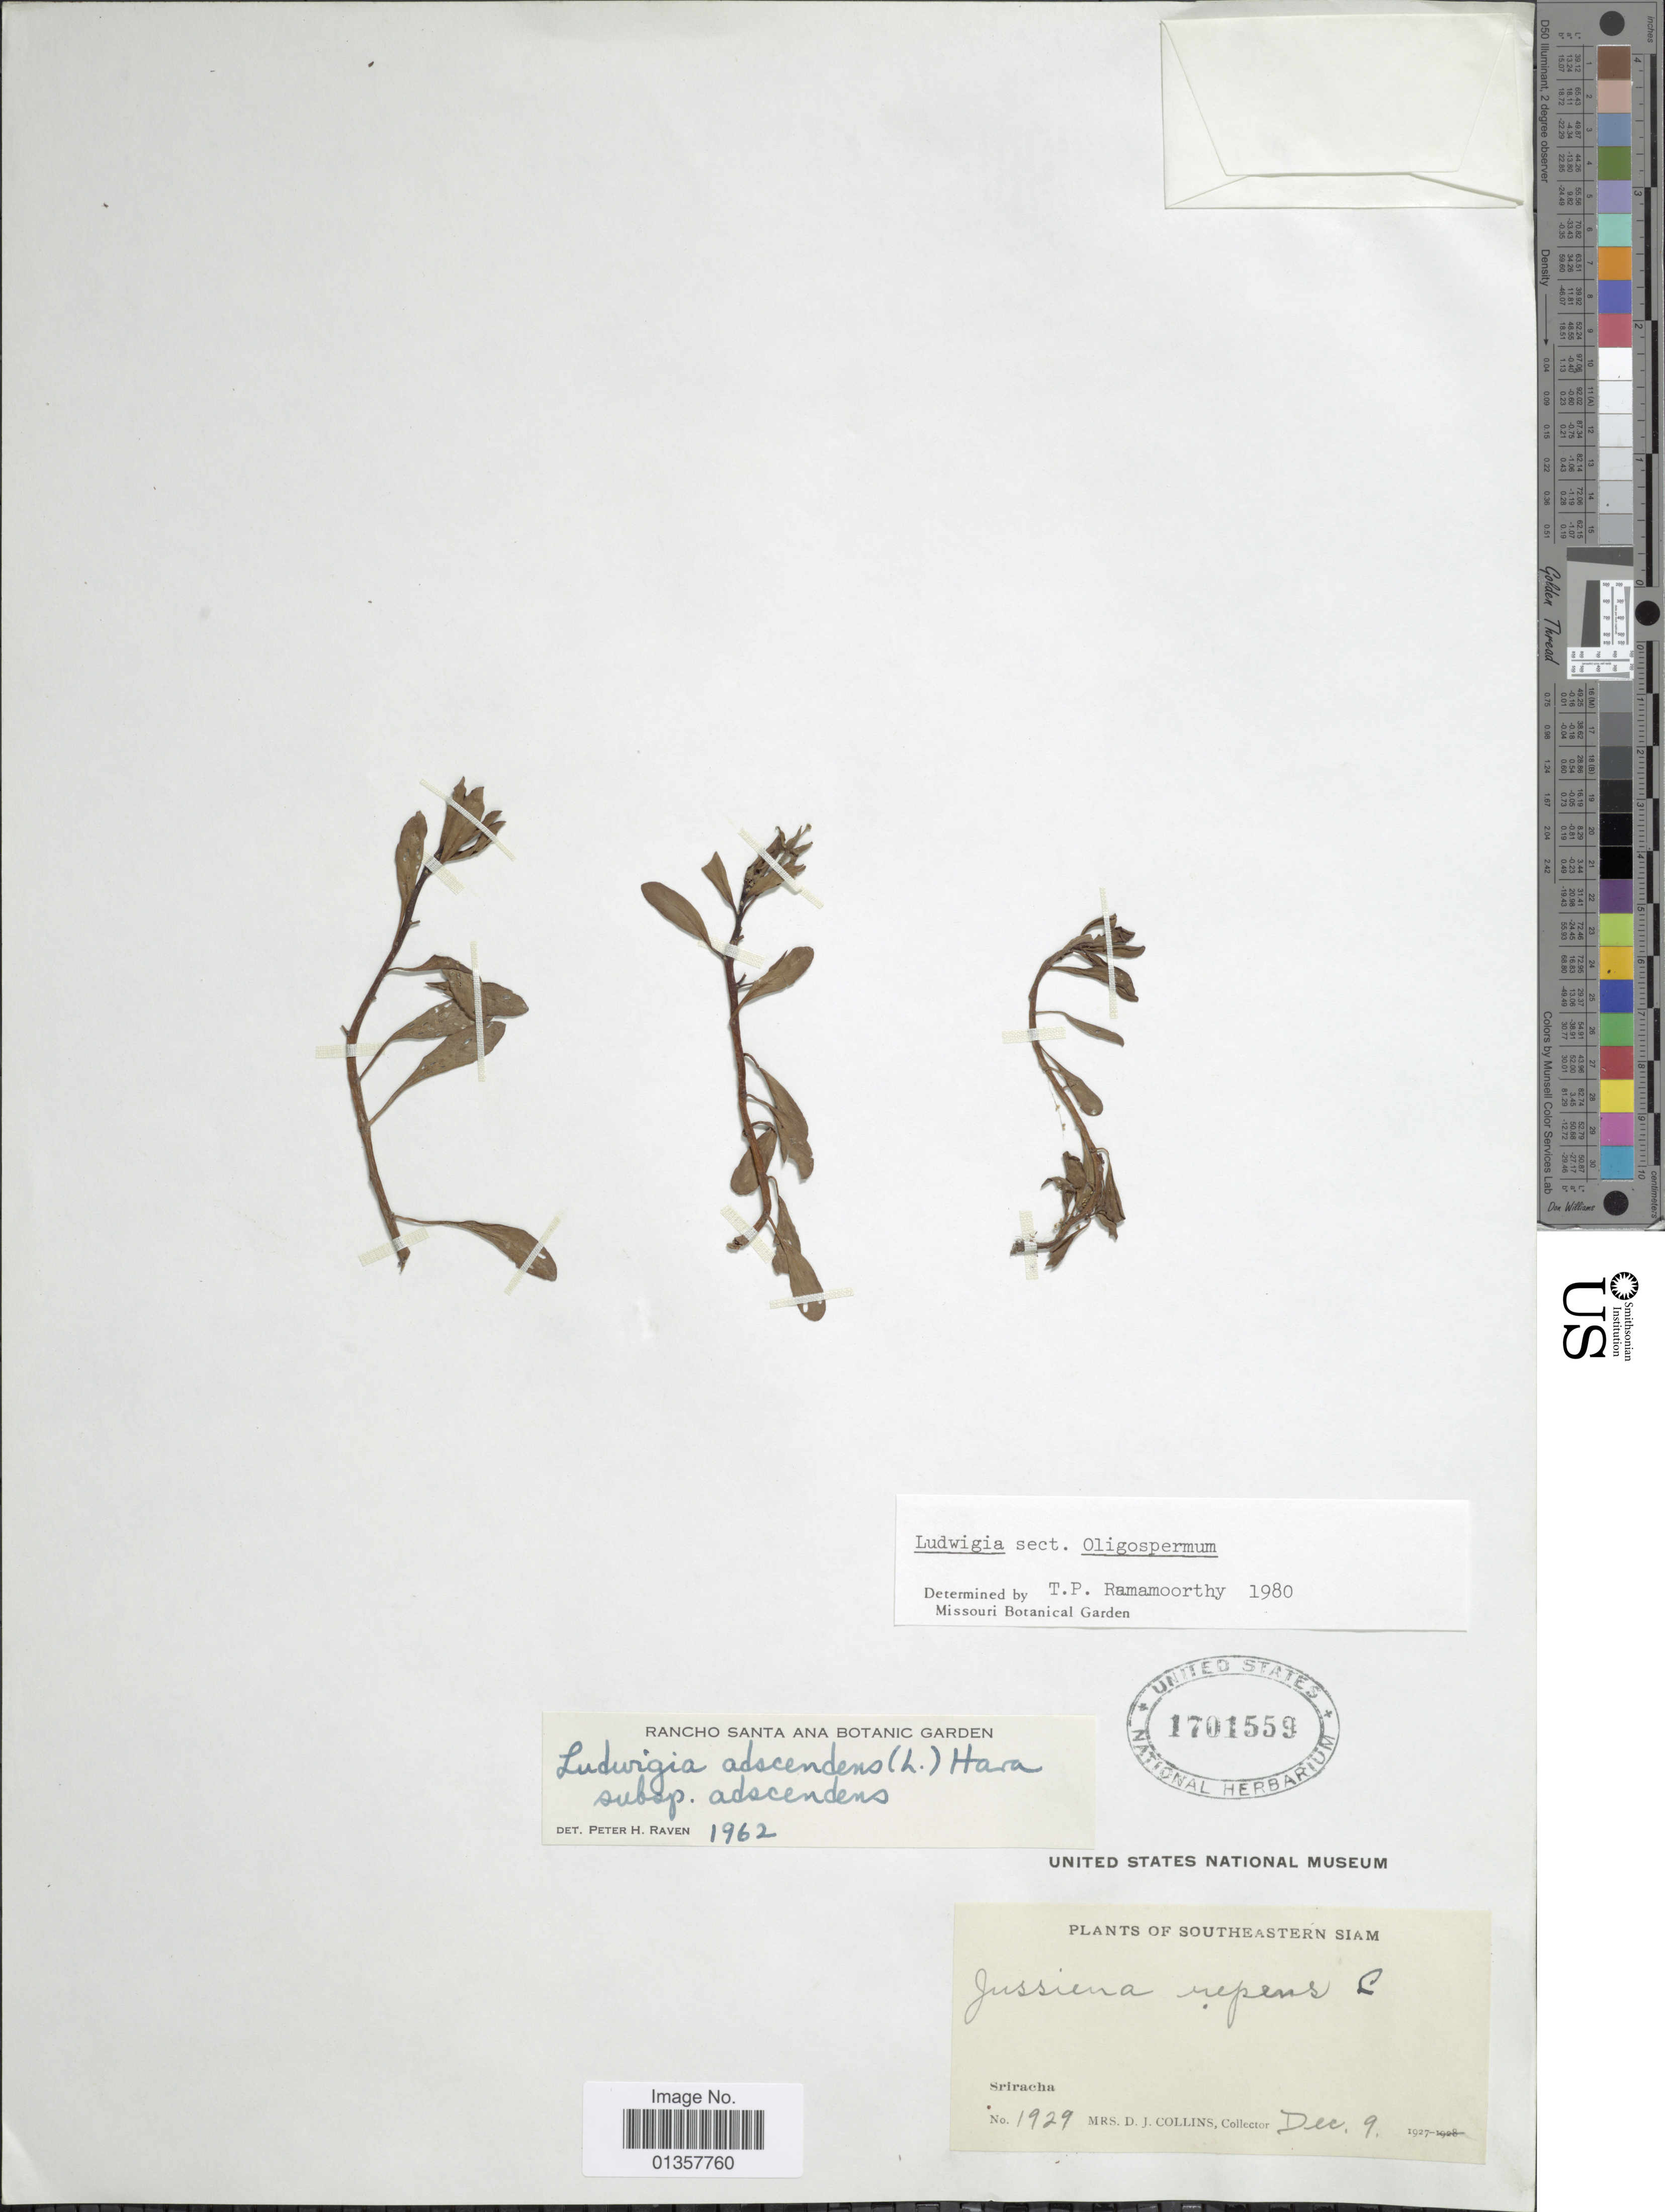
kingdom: Plantae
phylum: Tracheophyta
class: Magnoliopsida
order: Myrtales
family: Onagraceae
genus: Ludwigia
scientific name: Ludwigia adscendens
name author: (L.) H. Hara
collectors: D. Collins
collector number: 1929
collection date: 1927-12-09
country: Thailand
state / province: Chon Buri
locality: Southeastern Siam, Sriracha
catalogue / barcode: US 1701559